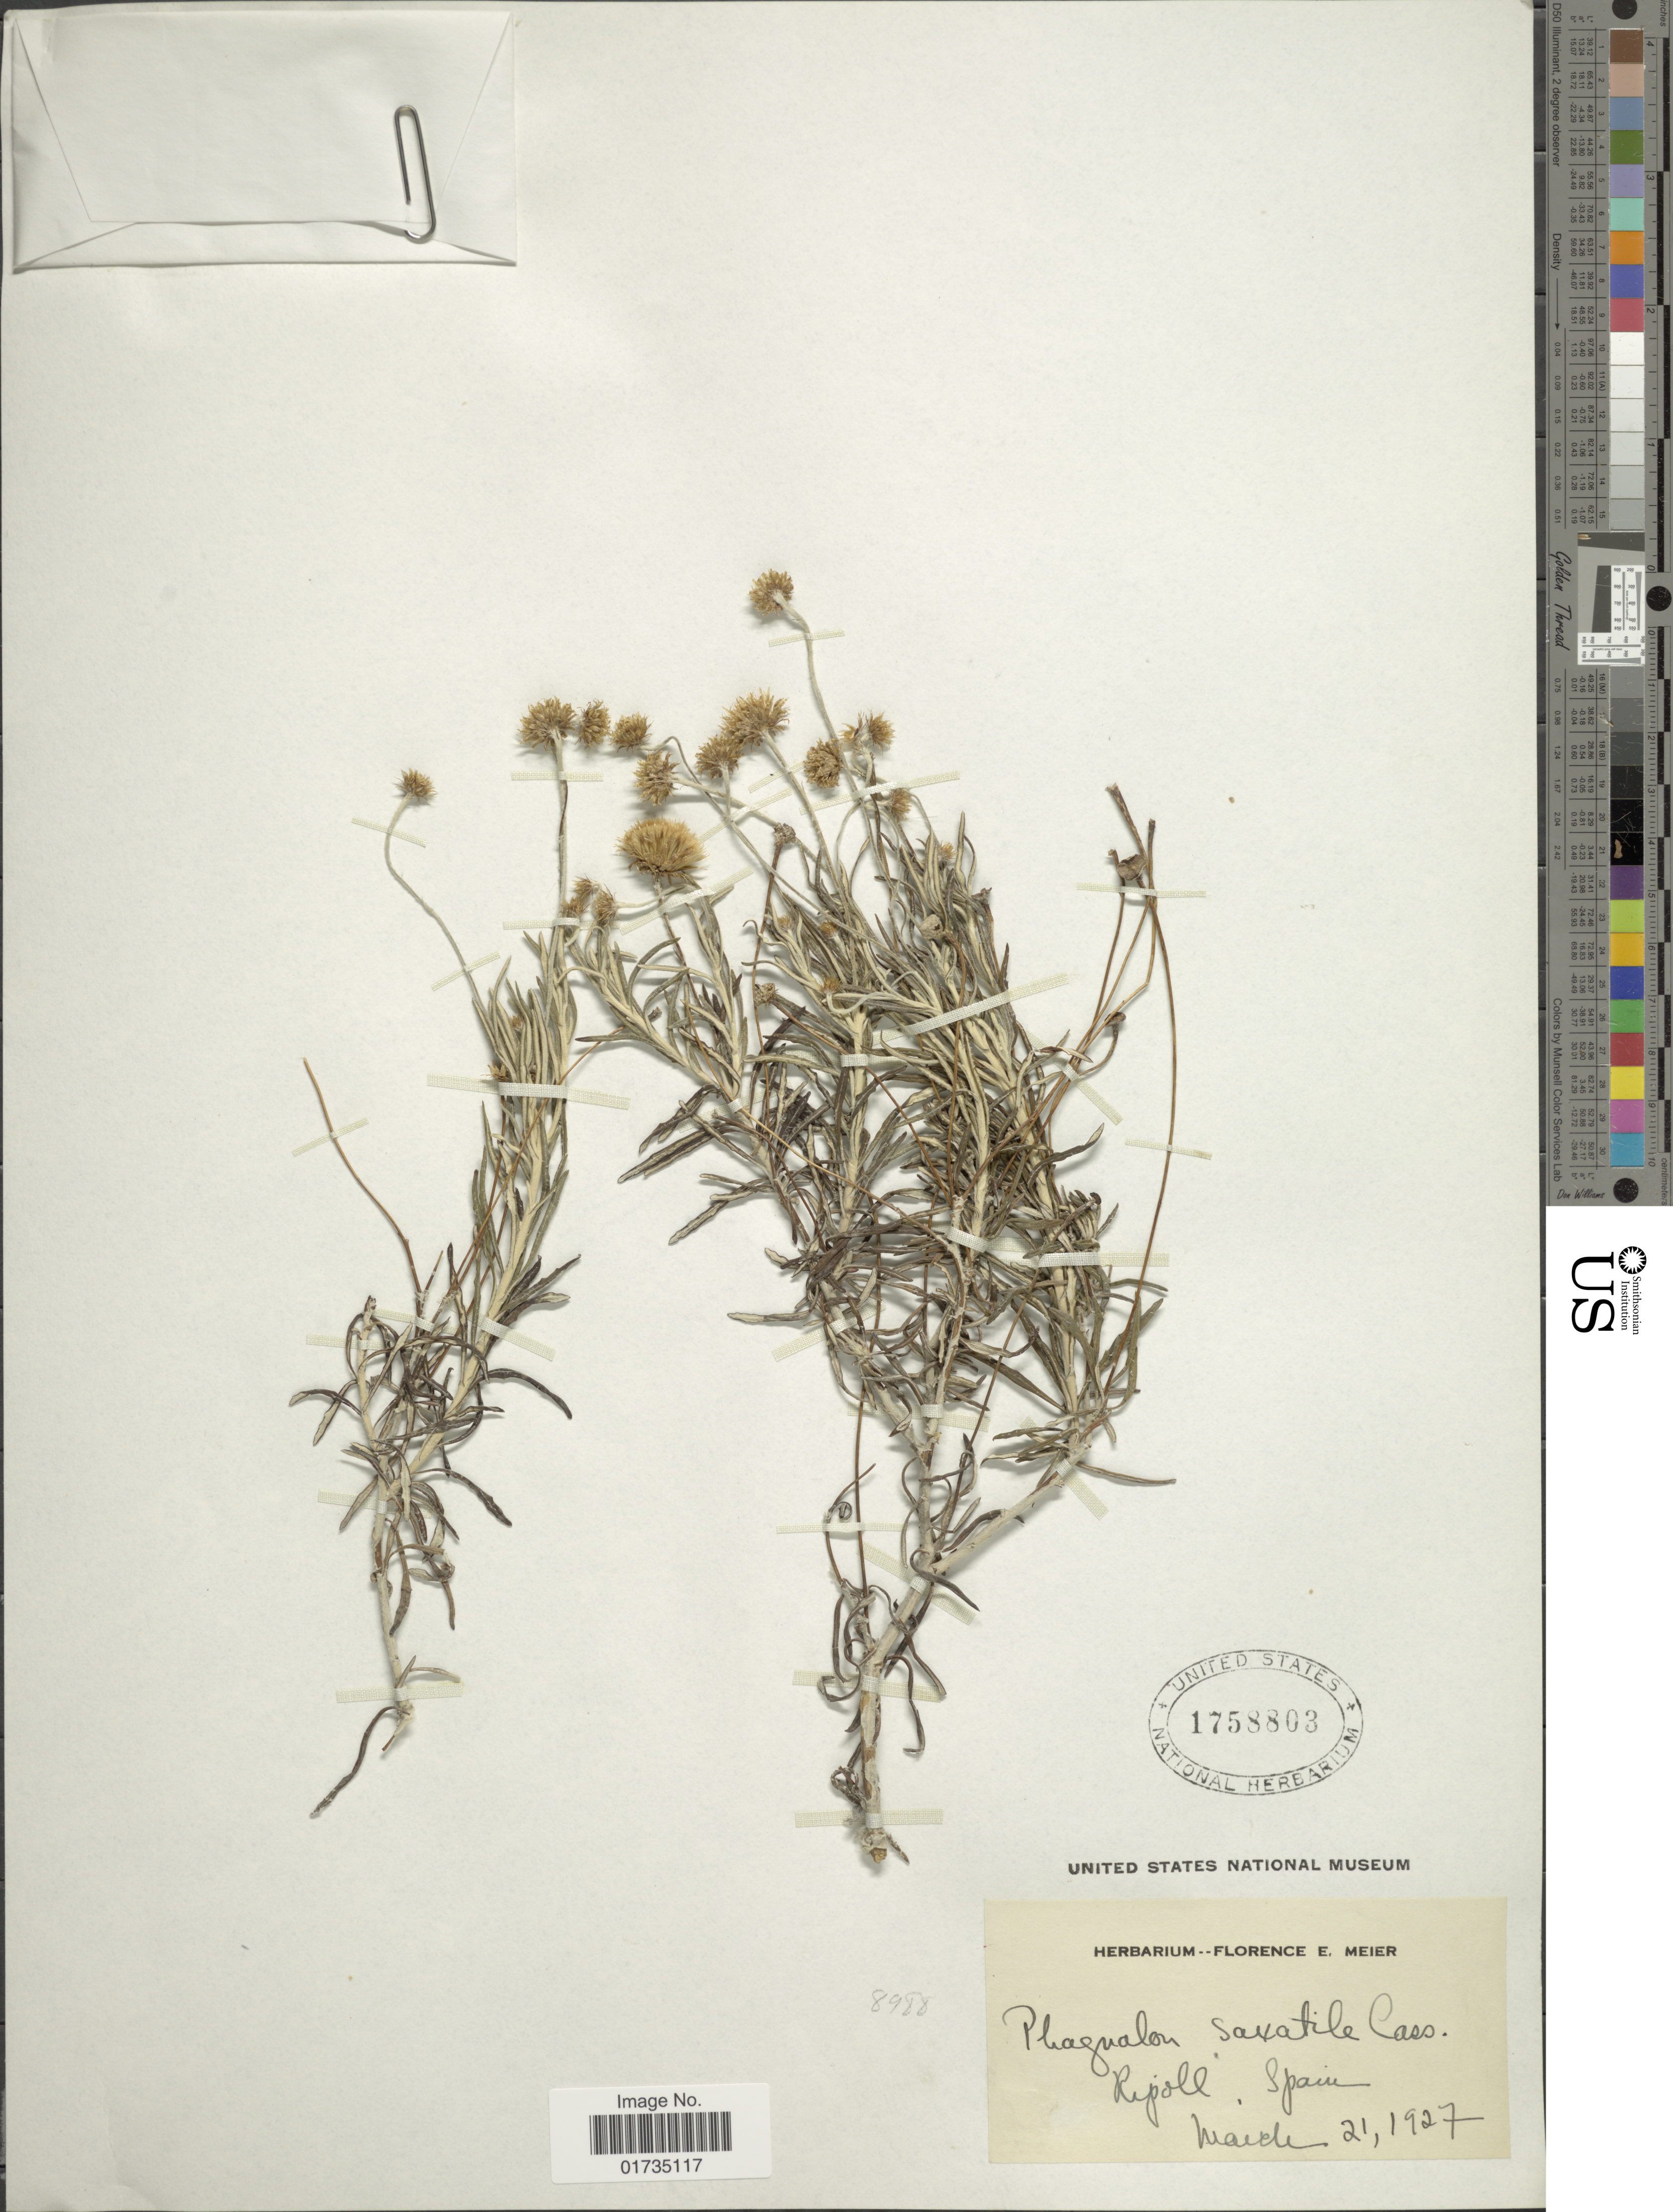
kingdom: Plantae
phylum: Tracheophyta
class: Magnoliopsida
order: Asterales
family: Asteraceae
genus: Phagnalon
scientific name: Phagnalon saxatile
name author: Cass.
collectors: ex herb. Florence E. Meier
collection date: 1927-03-21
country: Spain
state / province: Catalunya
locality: Ripoll, Spain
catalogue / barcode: US 1758803